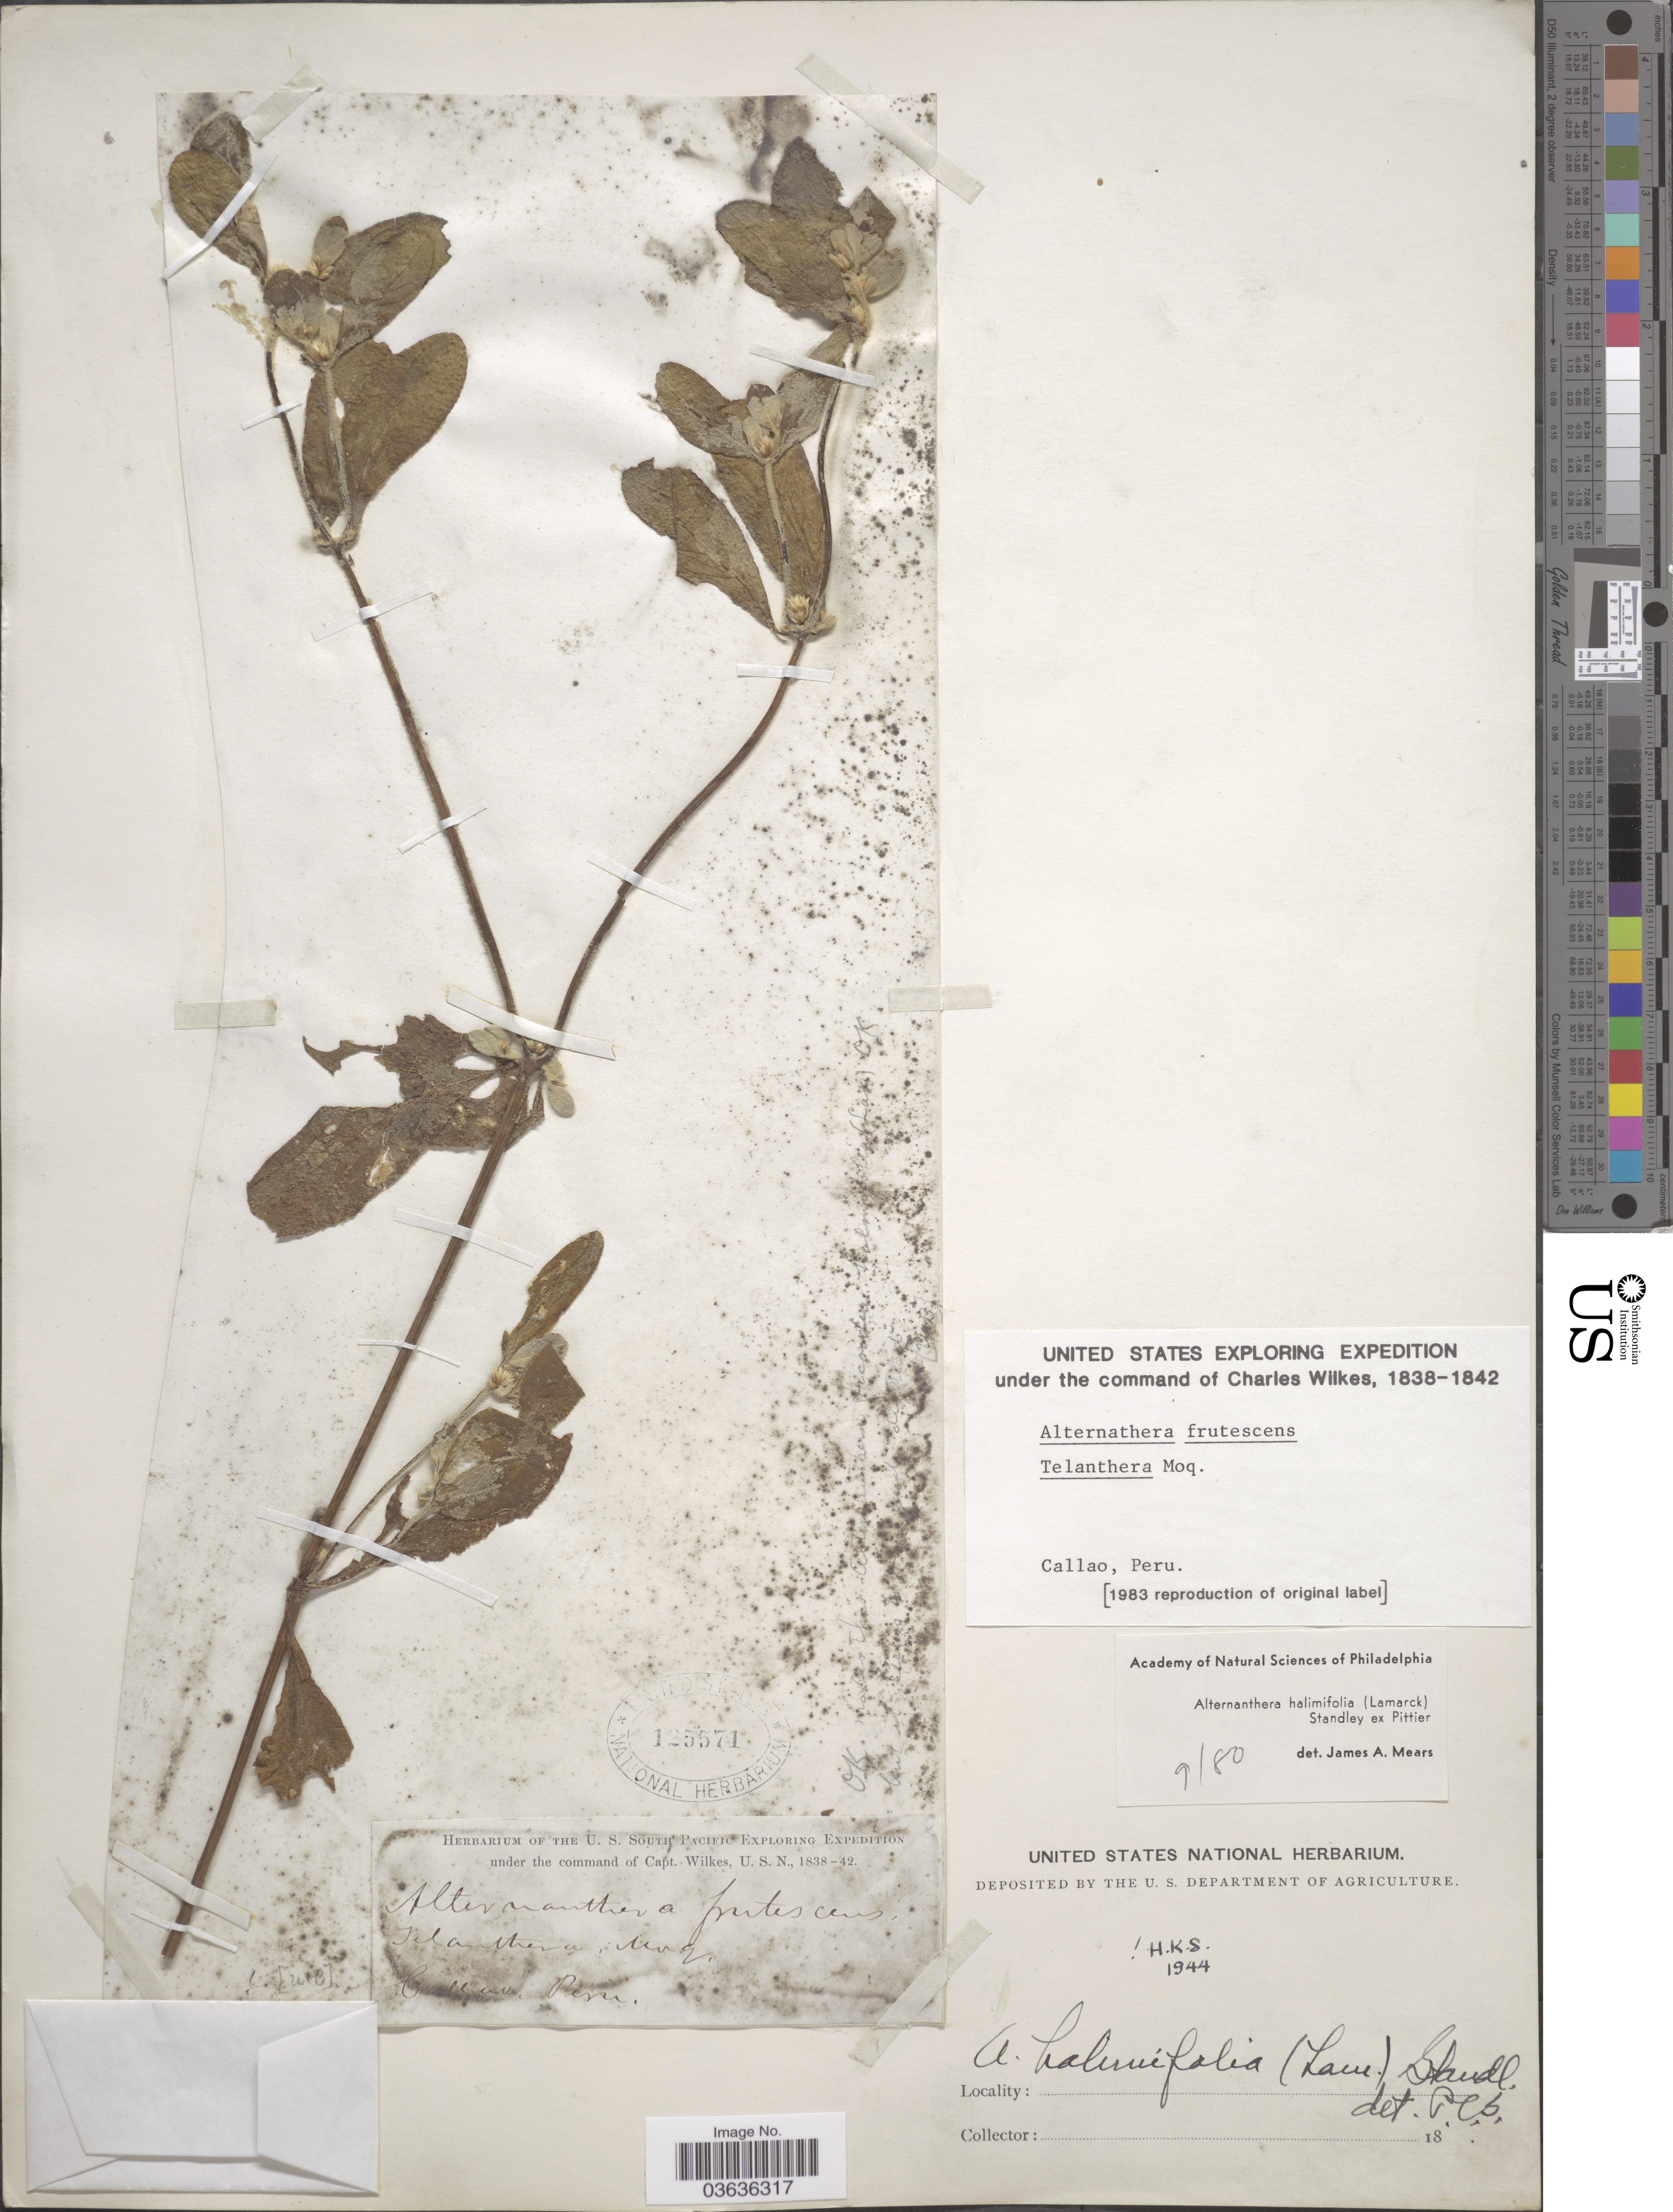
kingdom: Plantae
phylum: Tracheophyta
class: Magnoliopsida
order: Caryophyllales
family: Amaranthaceae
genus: Alternanthera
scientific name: Alternanthera halimifolia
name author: (Lam.) Standl. ex Pittier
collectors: Wilkes Explor. Exped.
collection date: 1838/1842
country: Peru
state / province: Callao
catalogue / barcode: US 125571